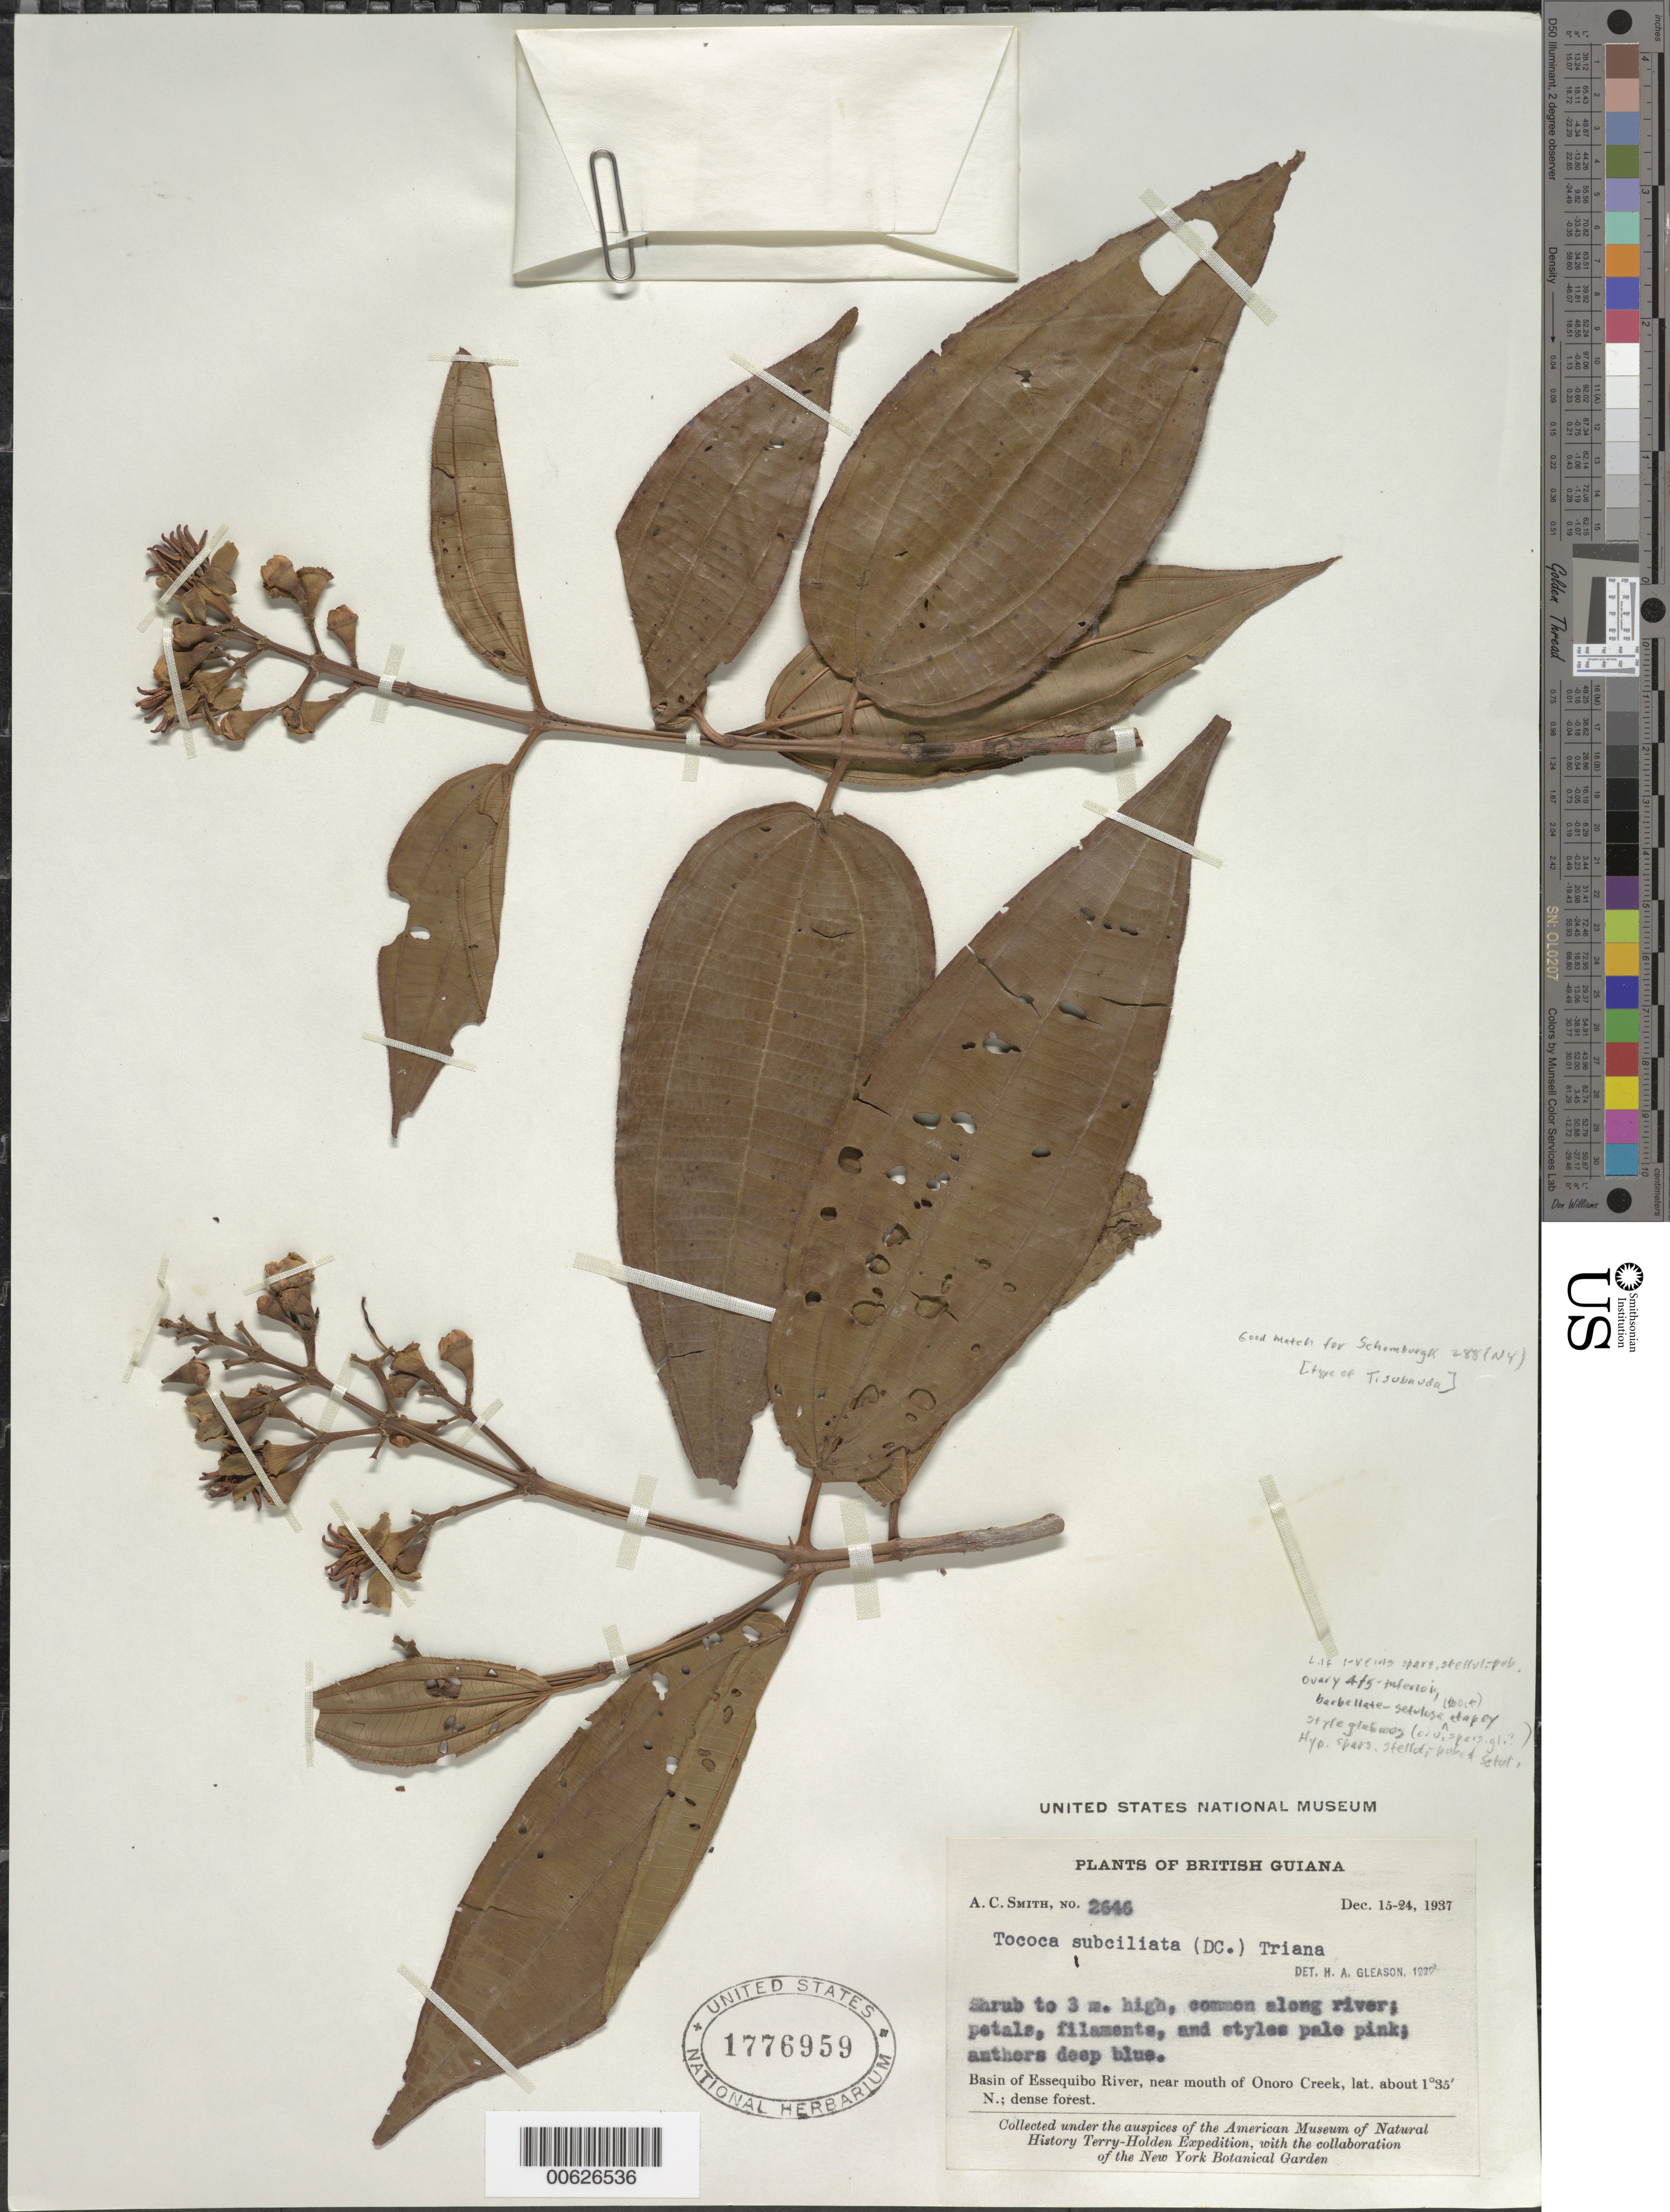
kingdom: Plantae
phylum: Tracheophyta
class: Magnoliopsida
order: Myrtales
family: Melastomataceae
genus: Tococa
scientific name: Tococa subciliata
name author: (DC.) Triana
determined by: Gleason, H. A.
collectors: A. C. Smith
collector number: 2646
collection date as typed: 15-Dec-37 to 24-Dec-37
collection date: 1937-12-15/1937-12-24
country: Guyana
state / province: U. Takutu-U. Essequibo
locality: Onoro Creek (near mouth), Essequibo River basin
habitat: Along river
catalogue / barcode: US 1776959